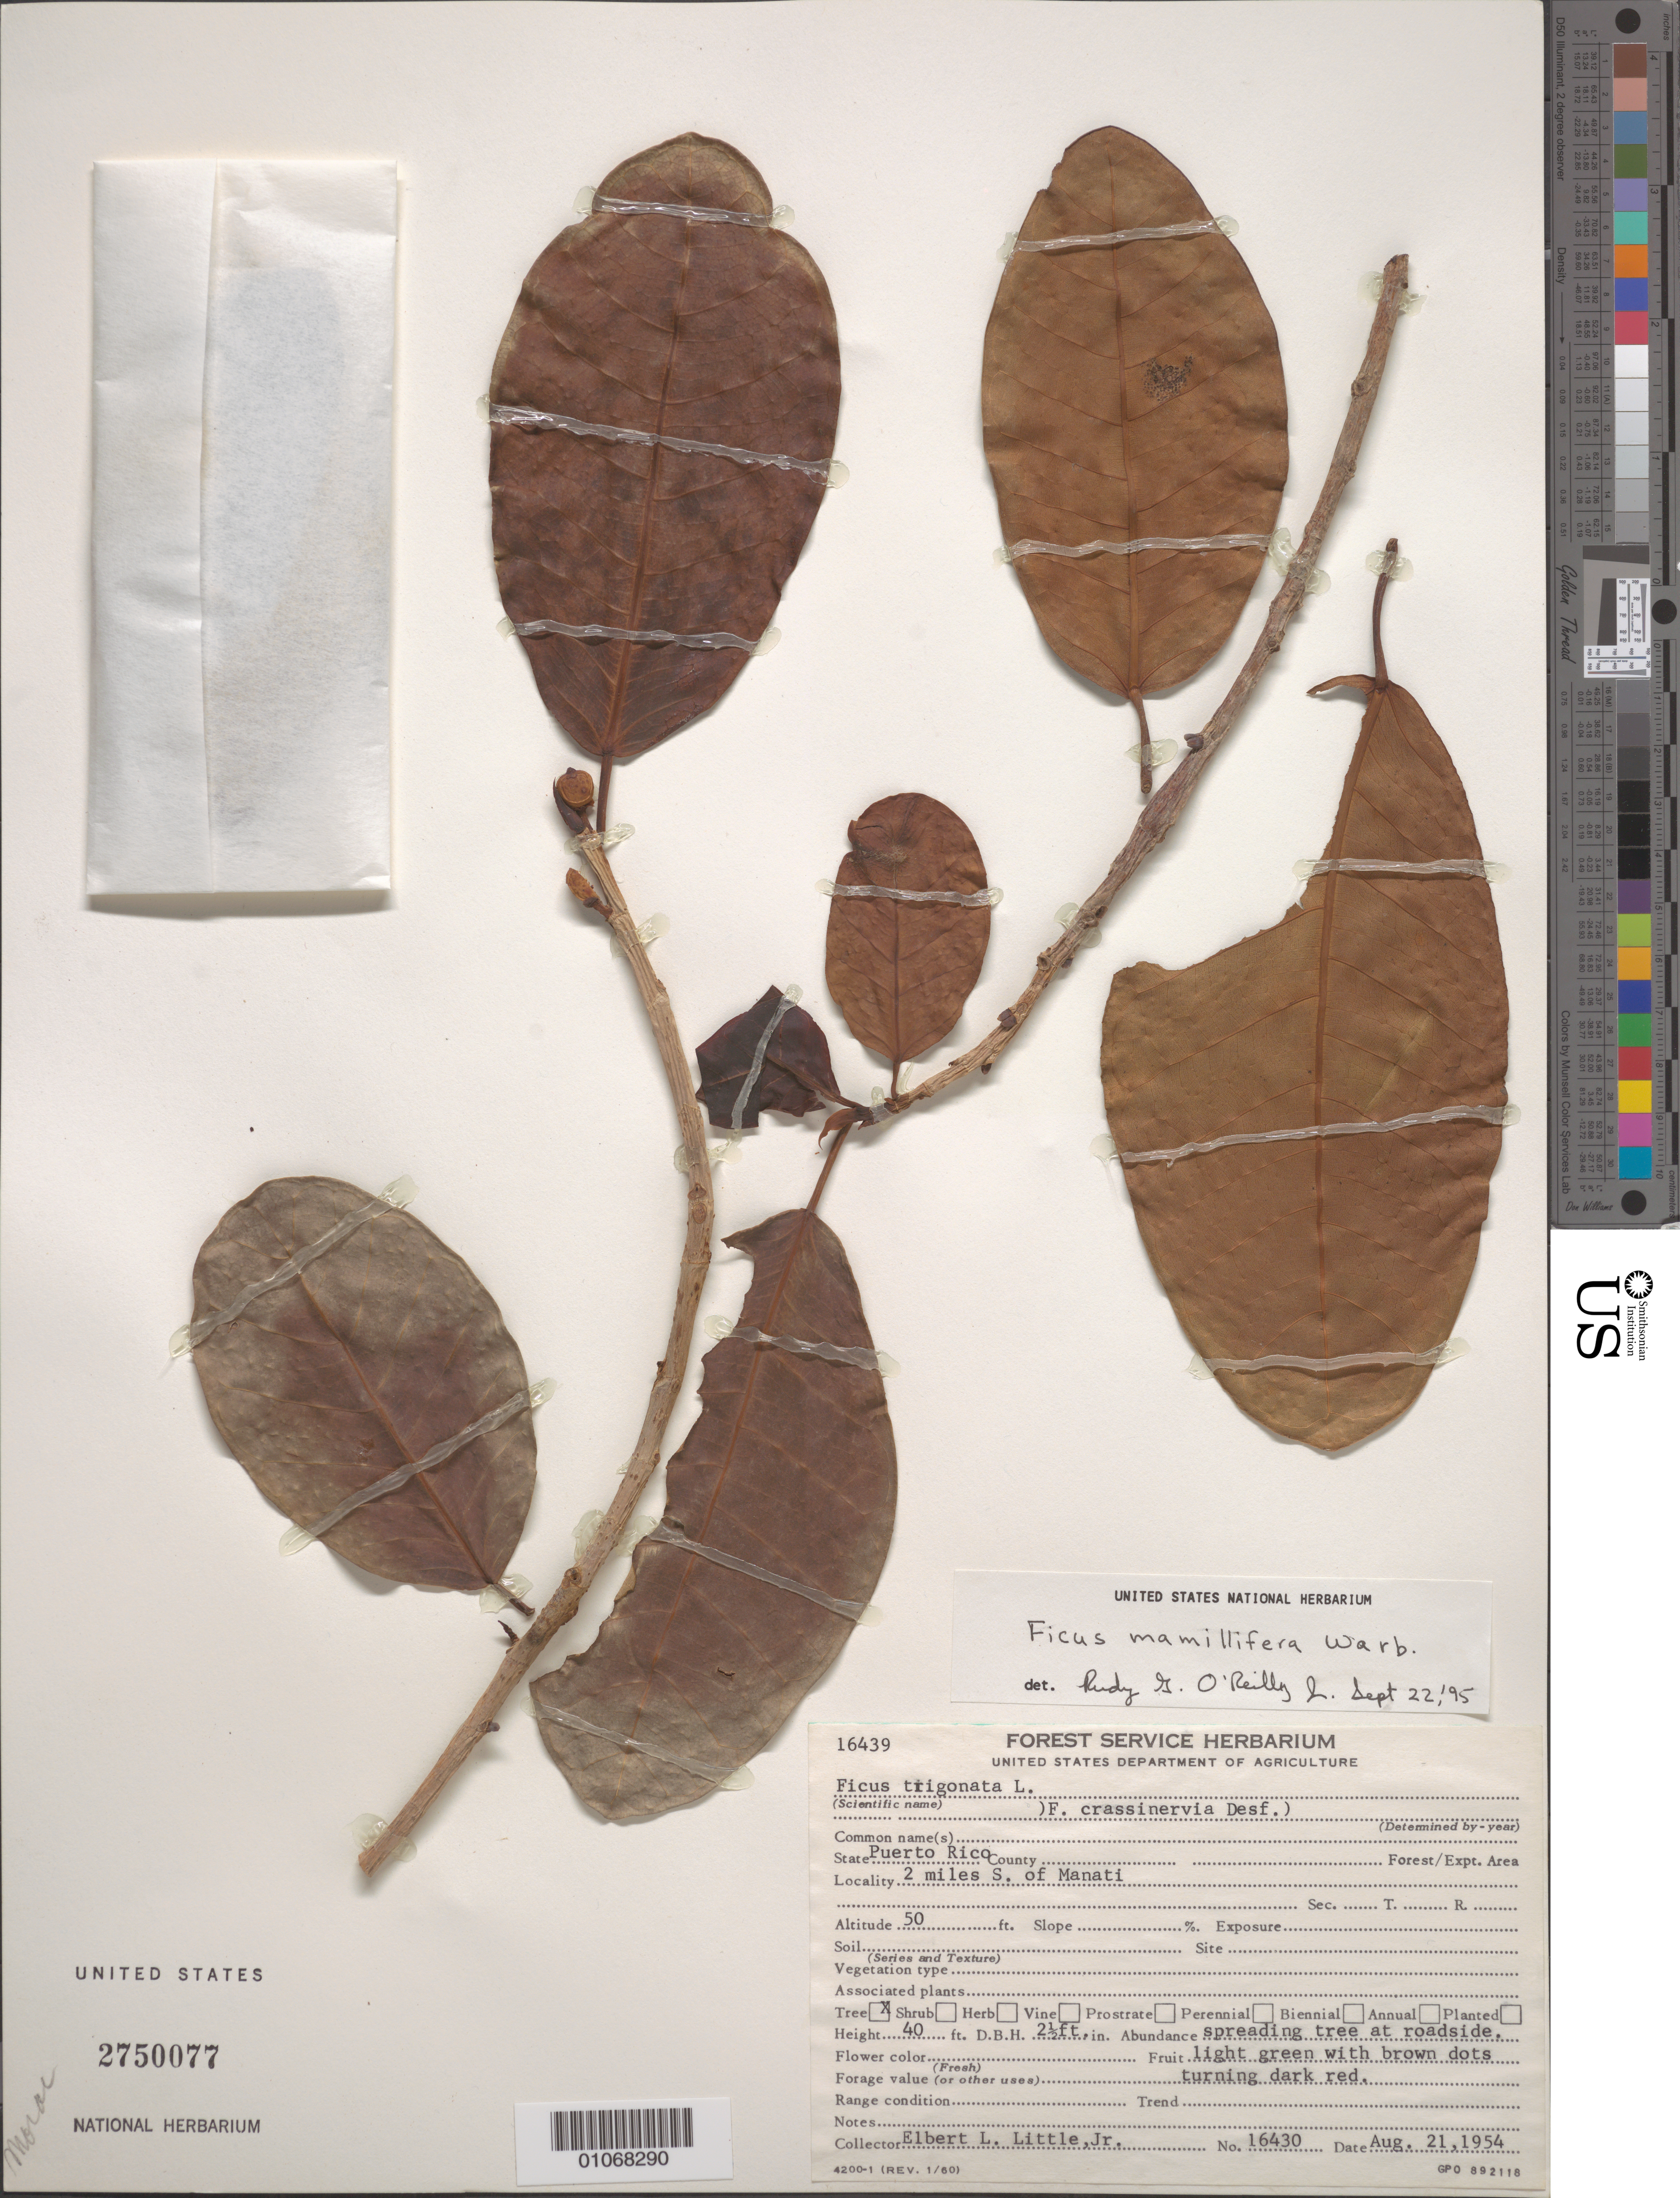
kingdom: Plantae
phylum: Tracheophyta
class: Magnoliopsida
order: Rosales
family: Moraceae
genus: Ficus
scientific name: Ficus mamillifera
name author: Warb.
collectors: D. S. Littler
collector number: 16430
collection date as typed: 21 Aug 1954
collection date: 1954-08-21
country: Puerto Rico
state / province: Manatí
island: Puerto Rico I.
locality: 2 miles S. of Manati, at roadside.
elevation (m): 15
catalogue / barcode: US 2750077